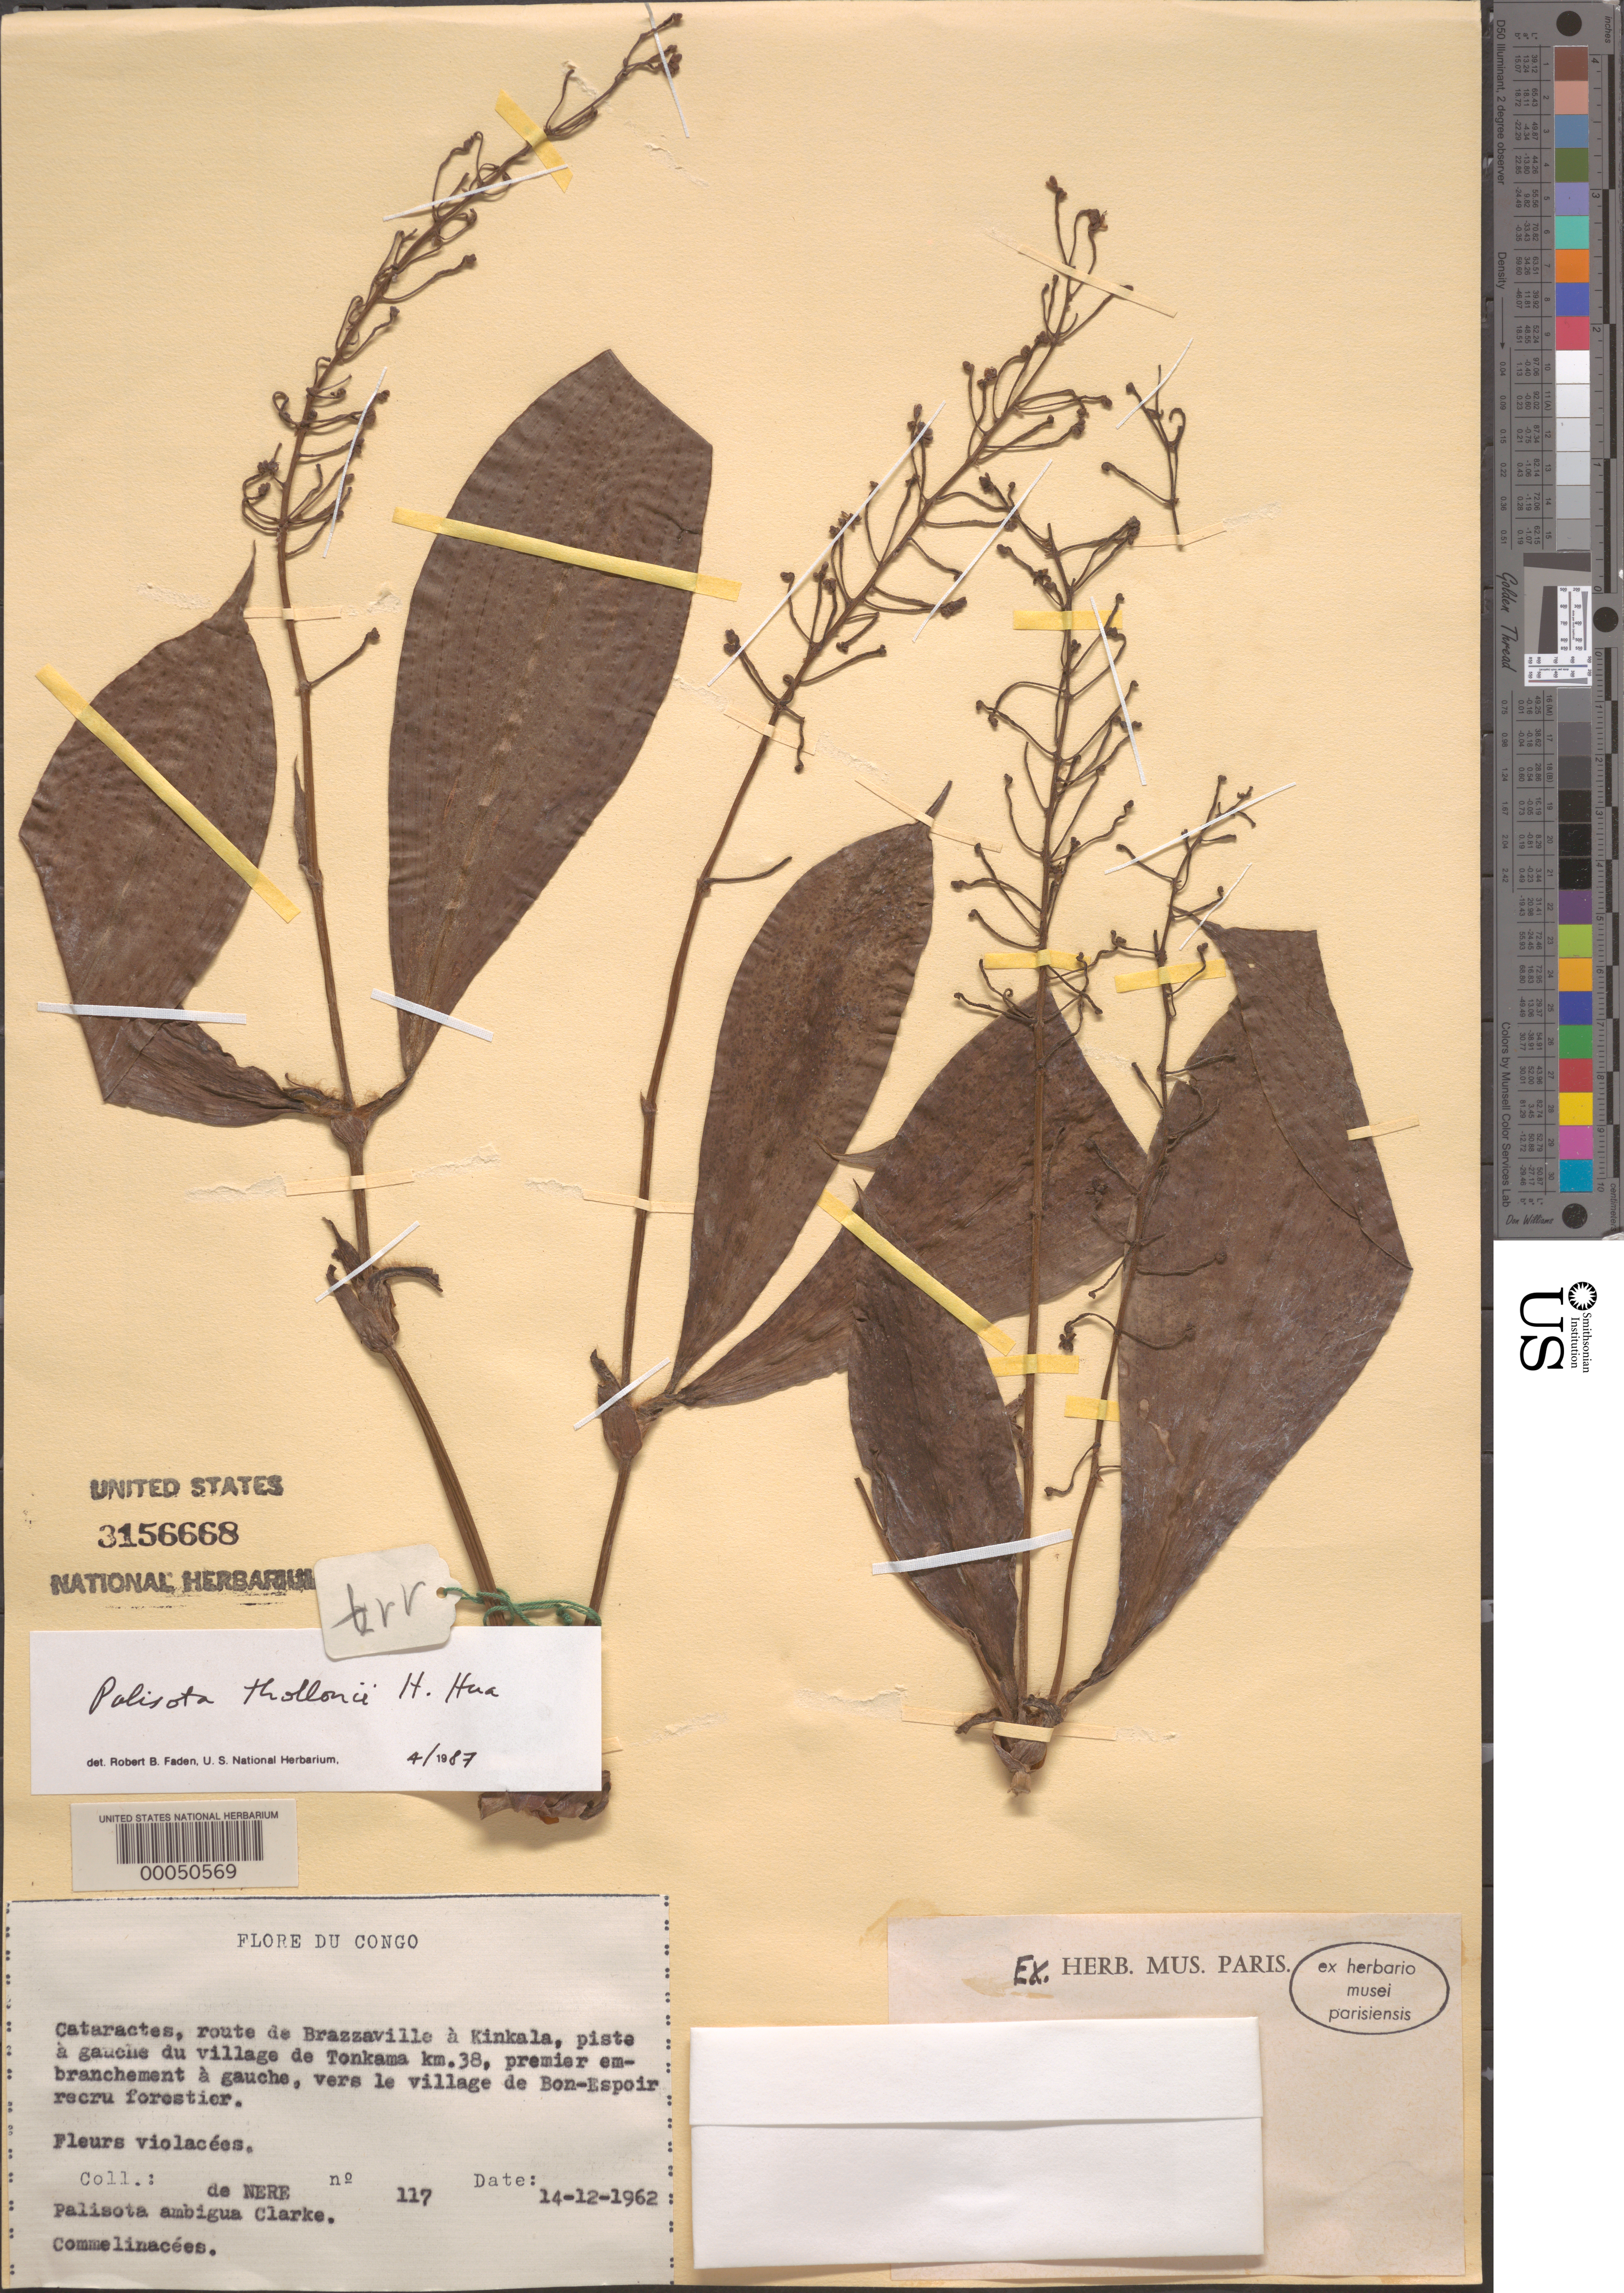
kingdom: Plantae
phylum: Tracheophyta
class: Liliopsida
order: Commelinales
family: Commelinaceae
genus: Palisota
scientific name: Palisota thollonii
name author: Hua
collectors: -. De Nere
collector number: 117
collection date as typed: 14 Dec 1962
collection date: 1962-12-14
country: Congo, Republic of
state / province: Pool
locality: Route Brazaville to Kinkala, left trail from Tonkama Village km 38, first junction of trail, towards Bon-Espoir Village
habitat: Waterfall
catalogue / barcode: US 3156668